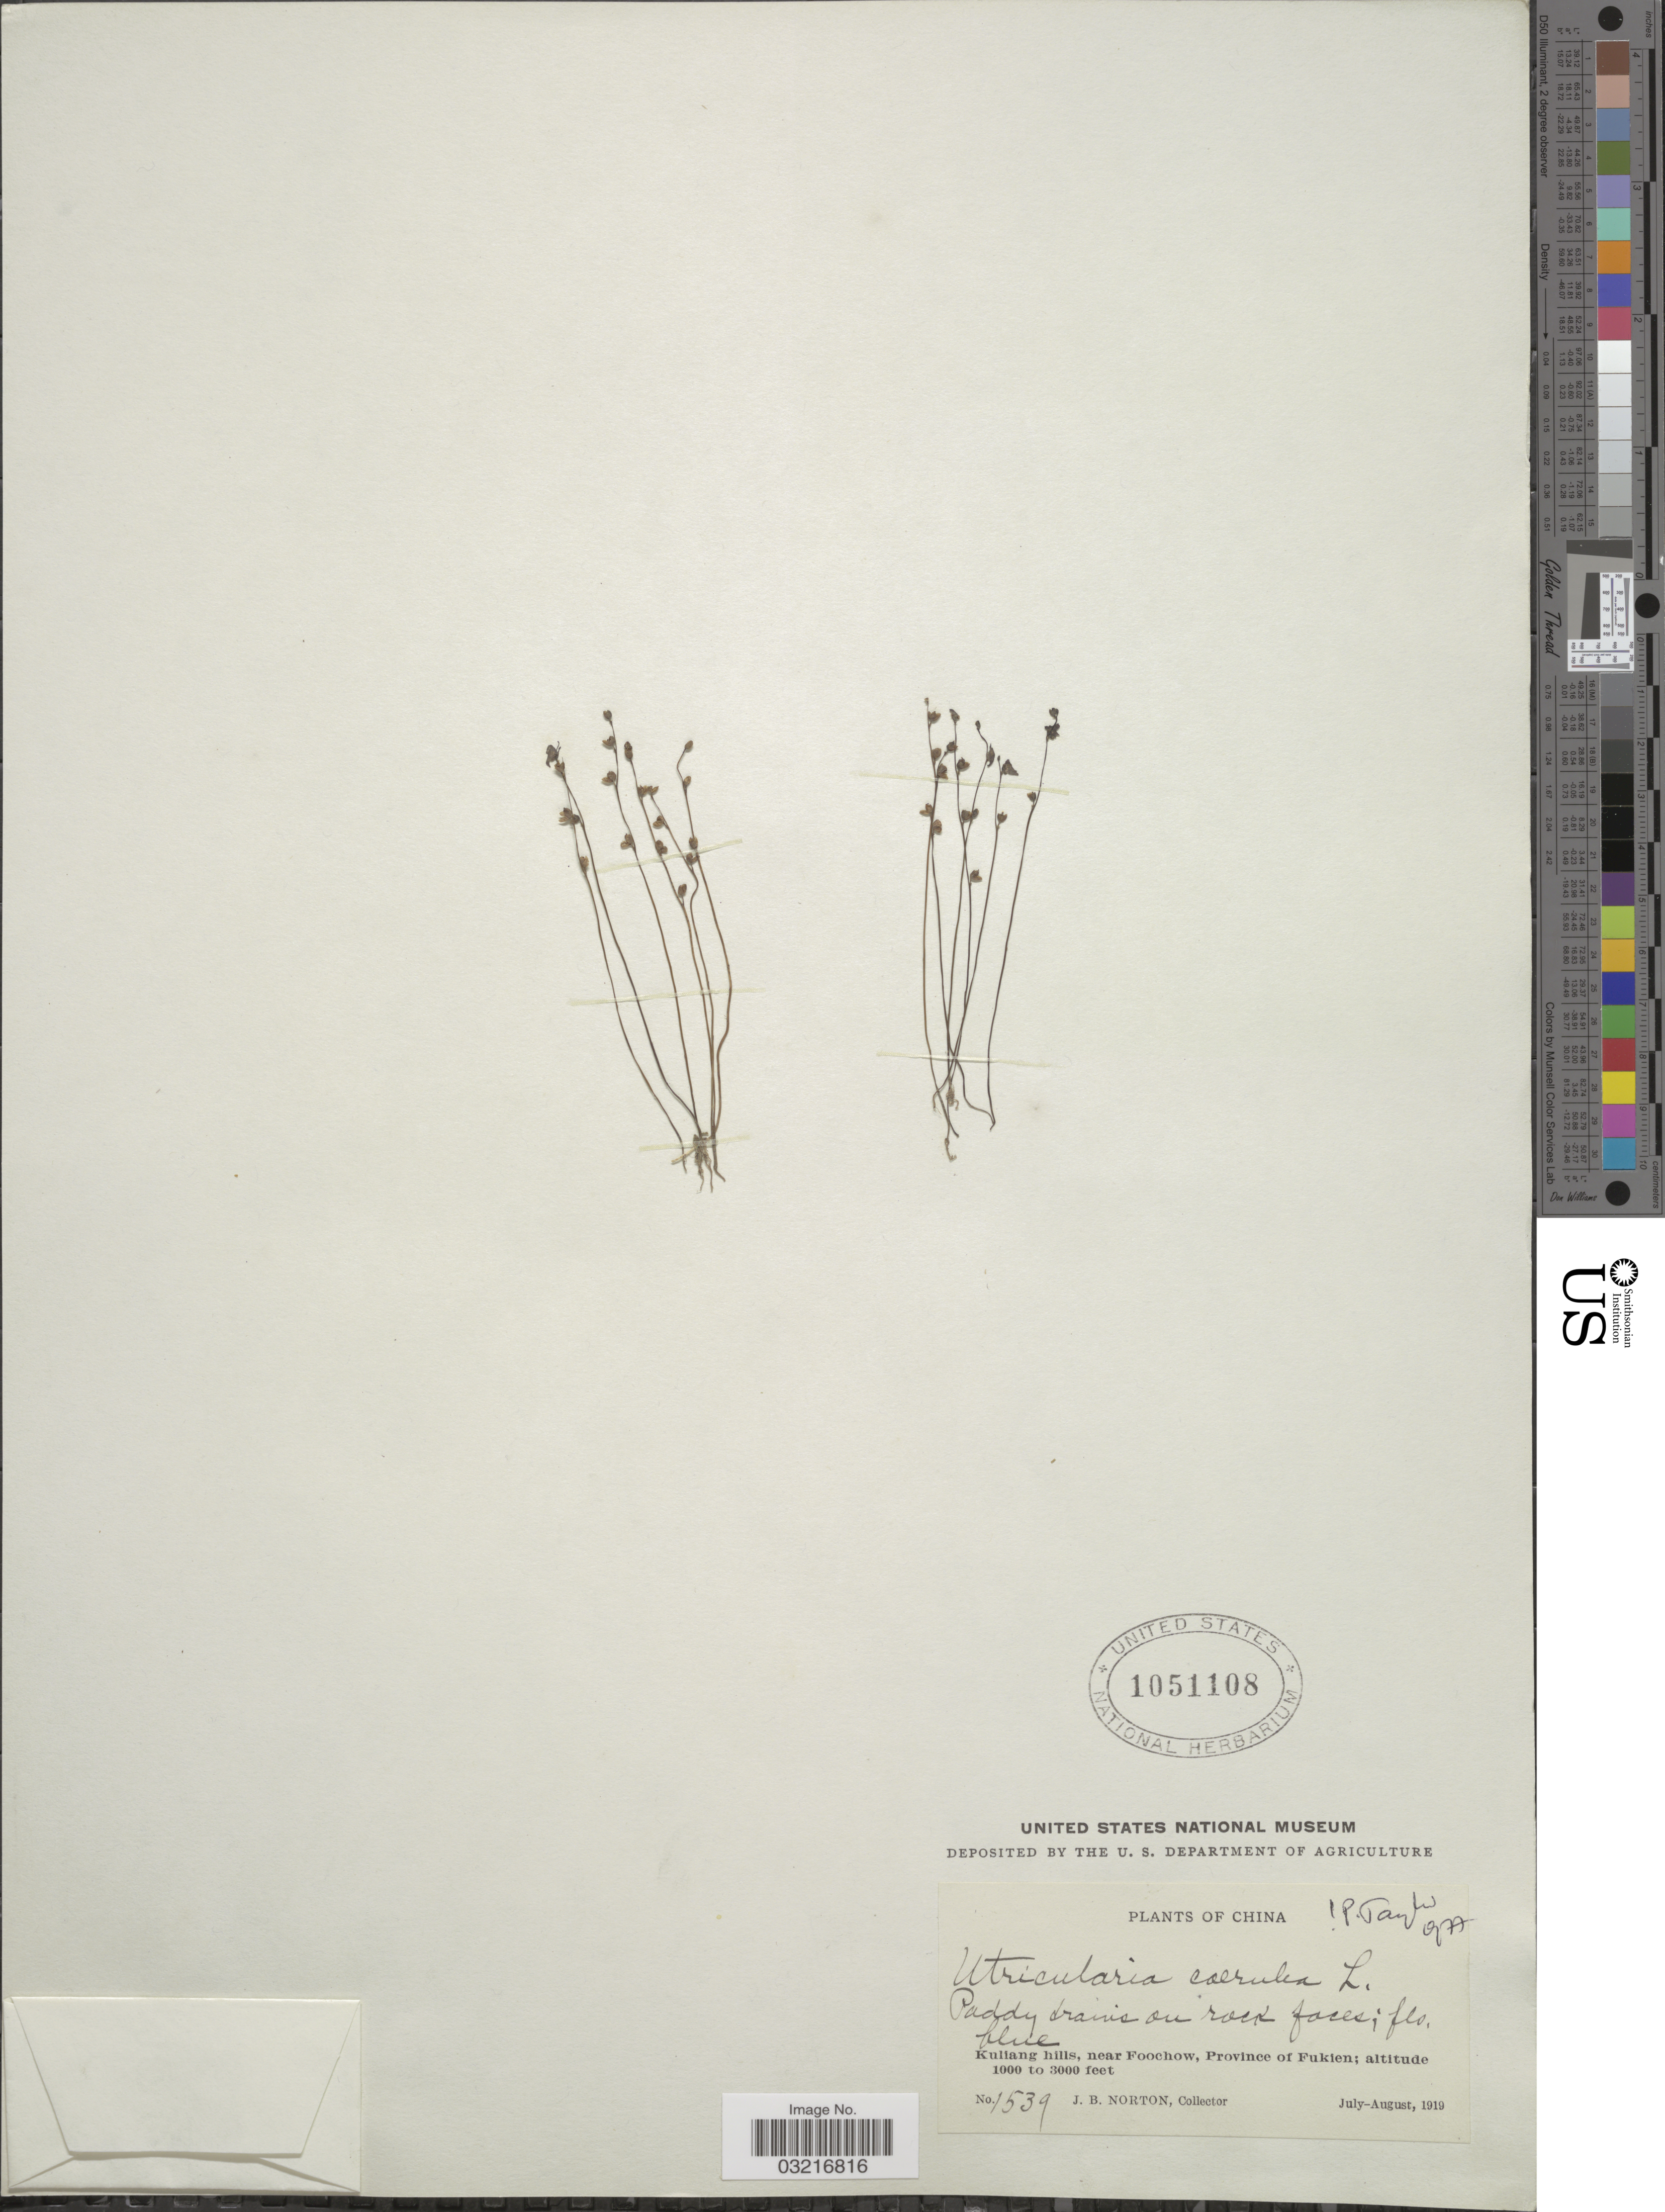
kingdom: Plantae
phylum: Tracheophyta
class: Magnoliopsida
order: Lamiales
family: Lentibulariaceae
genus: Utricularia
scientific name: Utricularia caerulea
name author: L.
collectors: J. B. Norton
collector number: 1539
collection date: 1919-07/1919-08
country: China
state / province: Fujian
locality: Kuliang hills, near Foochow.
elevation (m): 305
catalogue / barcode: US 1051108